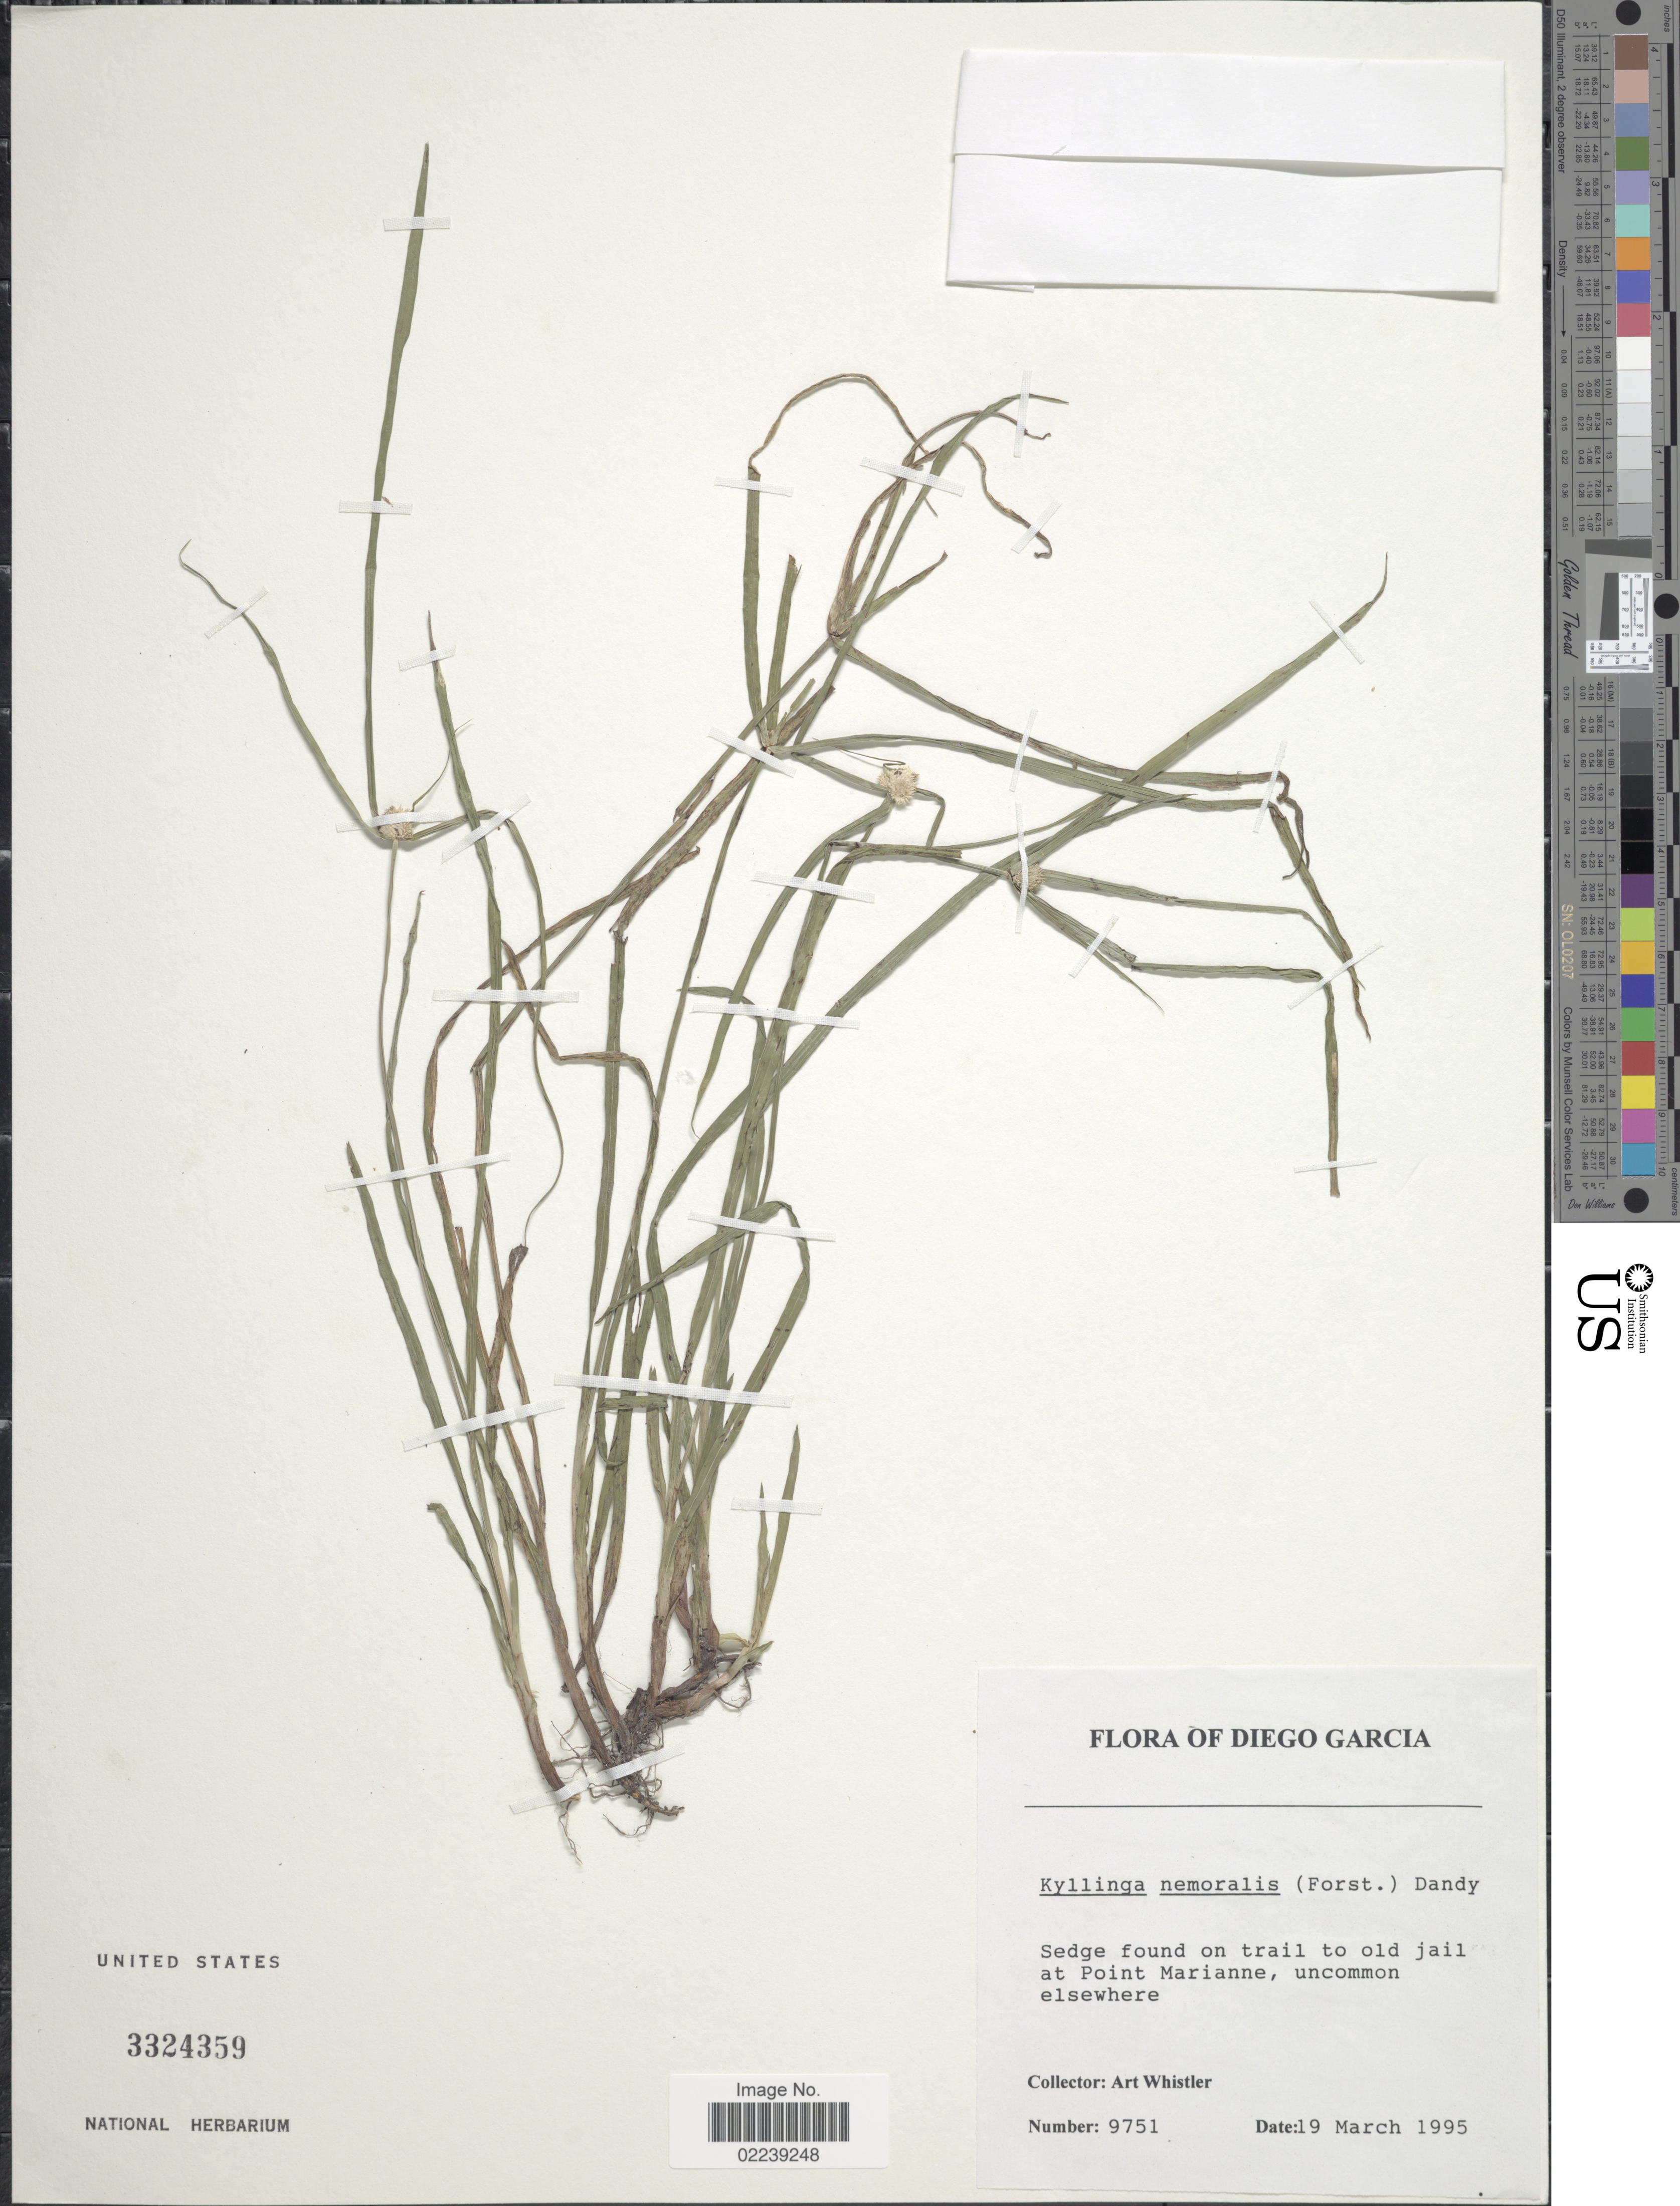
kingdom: Plantae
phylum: Tracheophyta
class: Liliopsida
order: Poales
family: Cyperaceae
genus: Cyperus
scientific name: Cyperus mindorensis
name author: (Steud.) Huygh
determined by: Strong, M. T., (US), Smithsonian Institution - National Museum of Natural History (UNITED STATES)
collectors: A. Whistler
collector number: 9751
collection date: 1995-03-09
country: British Indian Ocean Territory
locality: Diego Garcia, trail to old hail at Point Marianne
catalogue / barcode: US 3324359